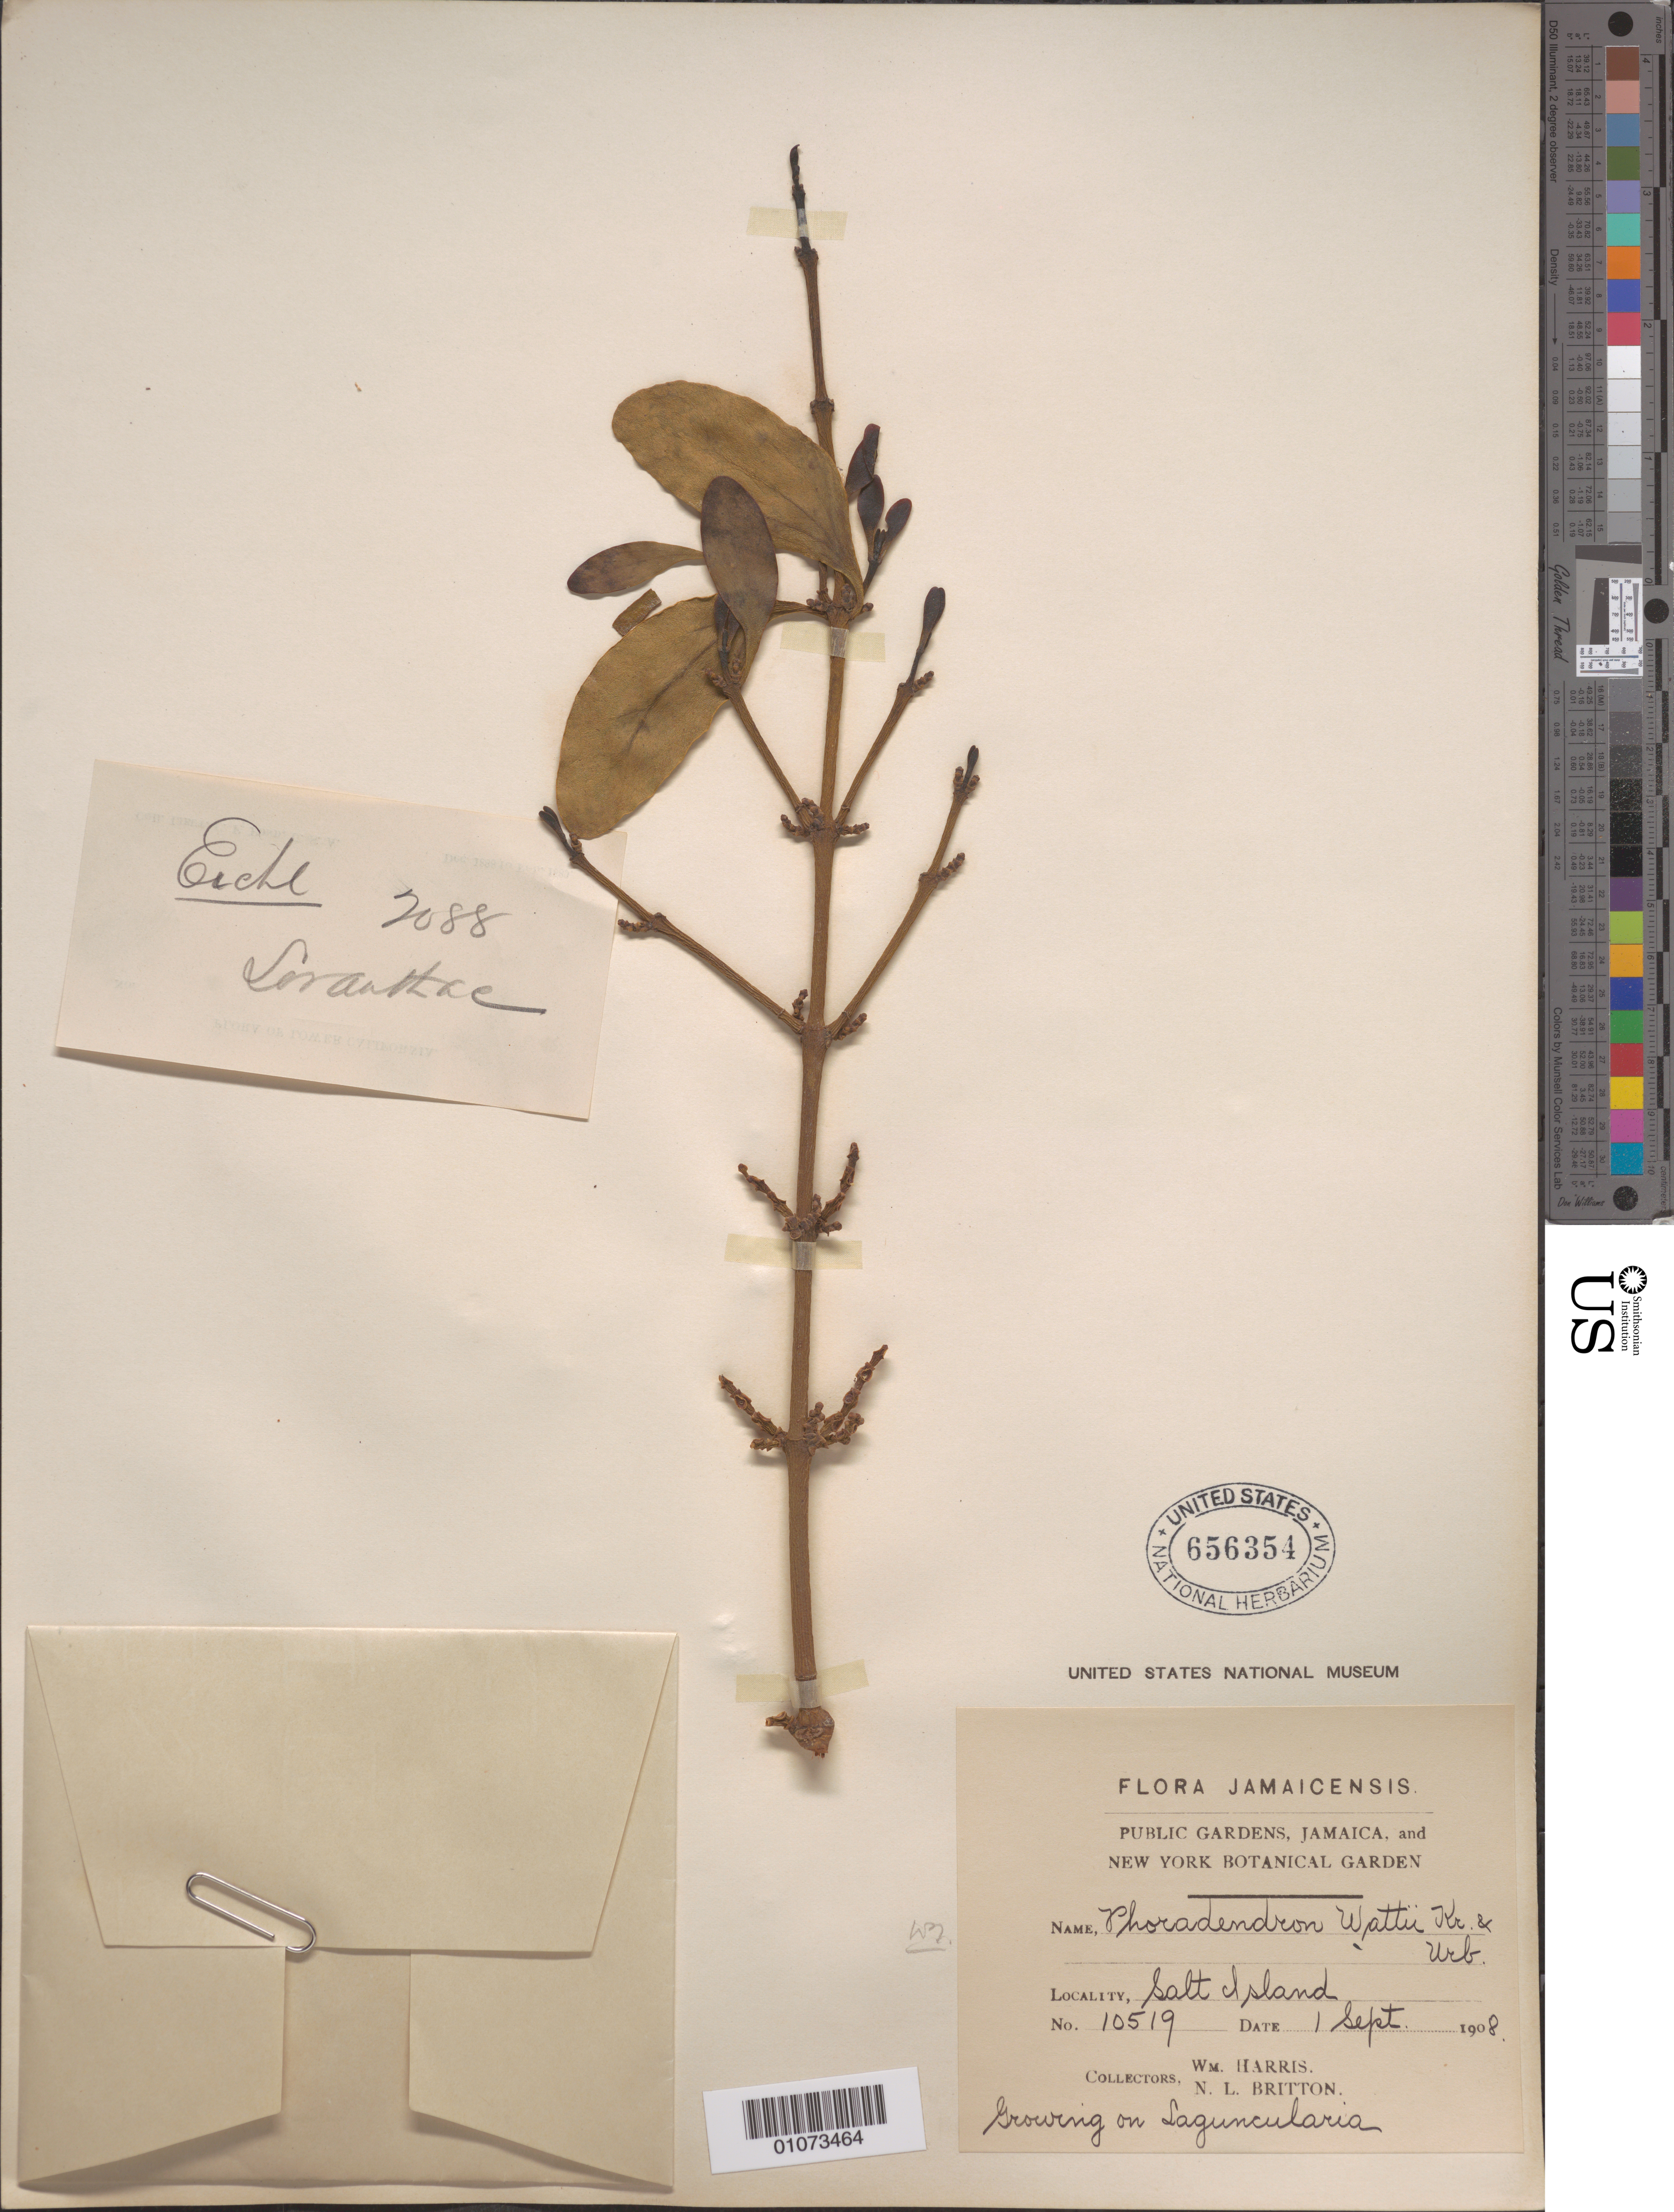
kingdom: Plantae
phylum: Tracheophyta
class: Magnoliopsida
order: Santalales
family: Viscaceae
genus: Phoradendron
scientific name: Phoradendron wattii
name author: Krug & Urb.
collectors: W. Harris & N. Britton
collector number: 10519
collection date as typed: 01 Sep 1908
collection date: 1908-09-01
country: Jamaica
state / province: Clarendon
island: Jamaica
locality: Salt Island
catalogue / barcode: US 656354